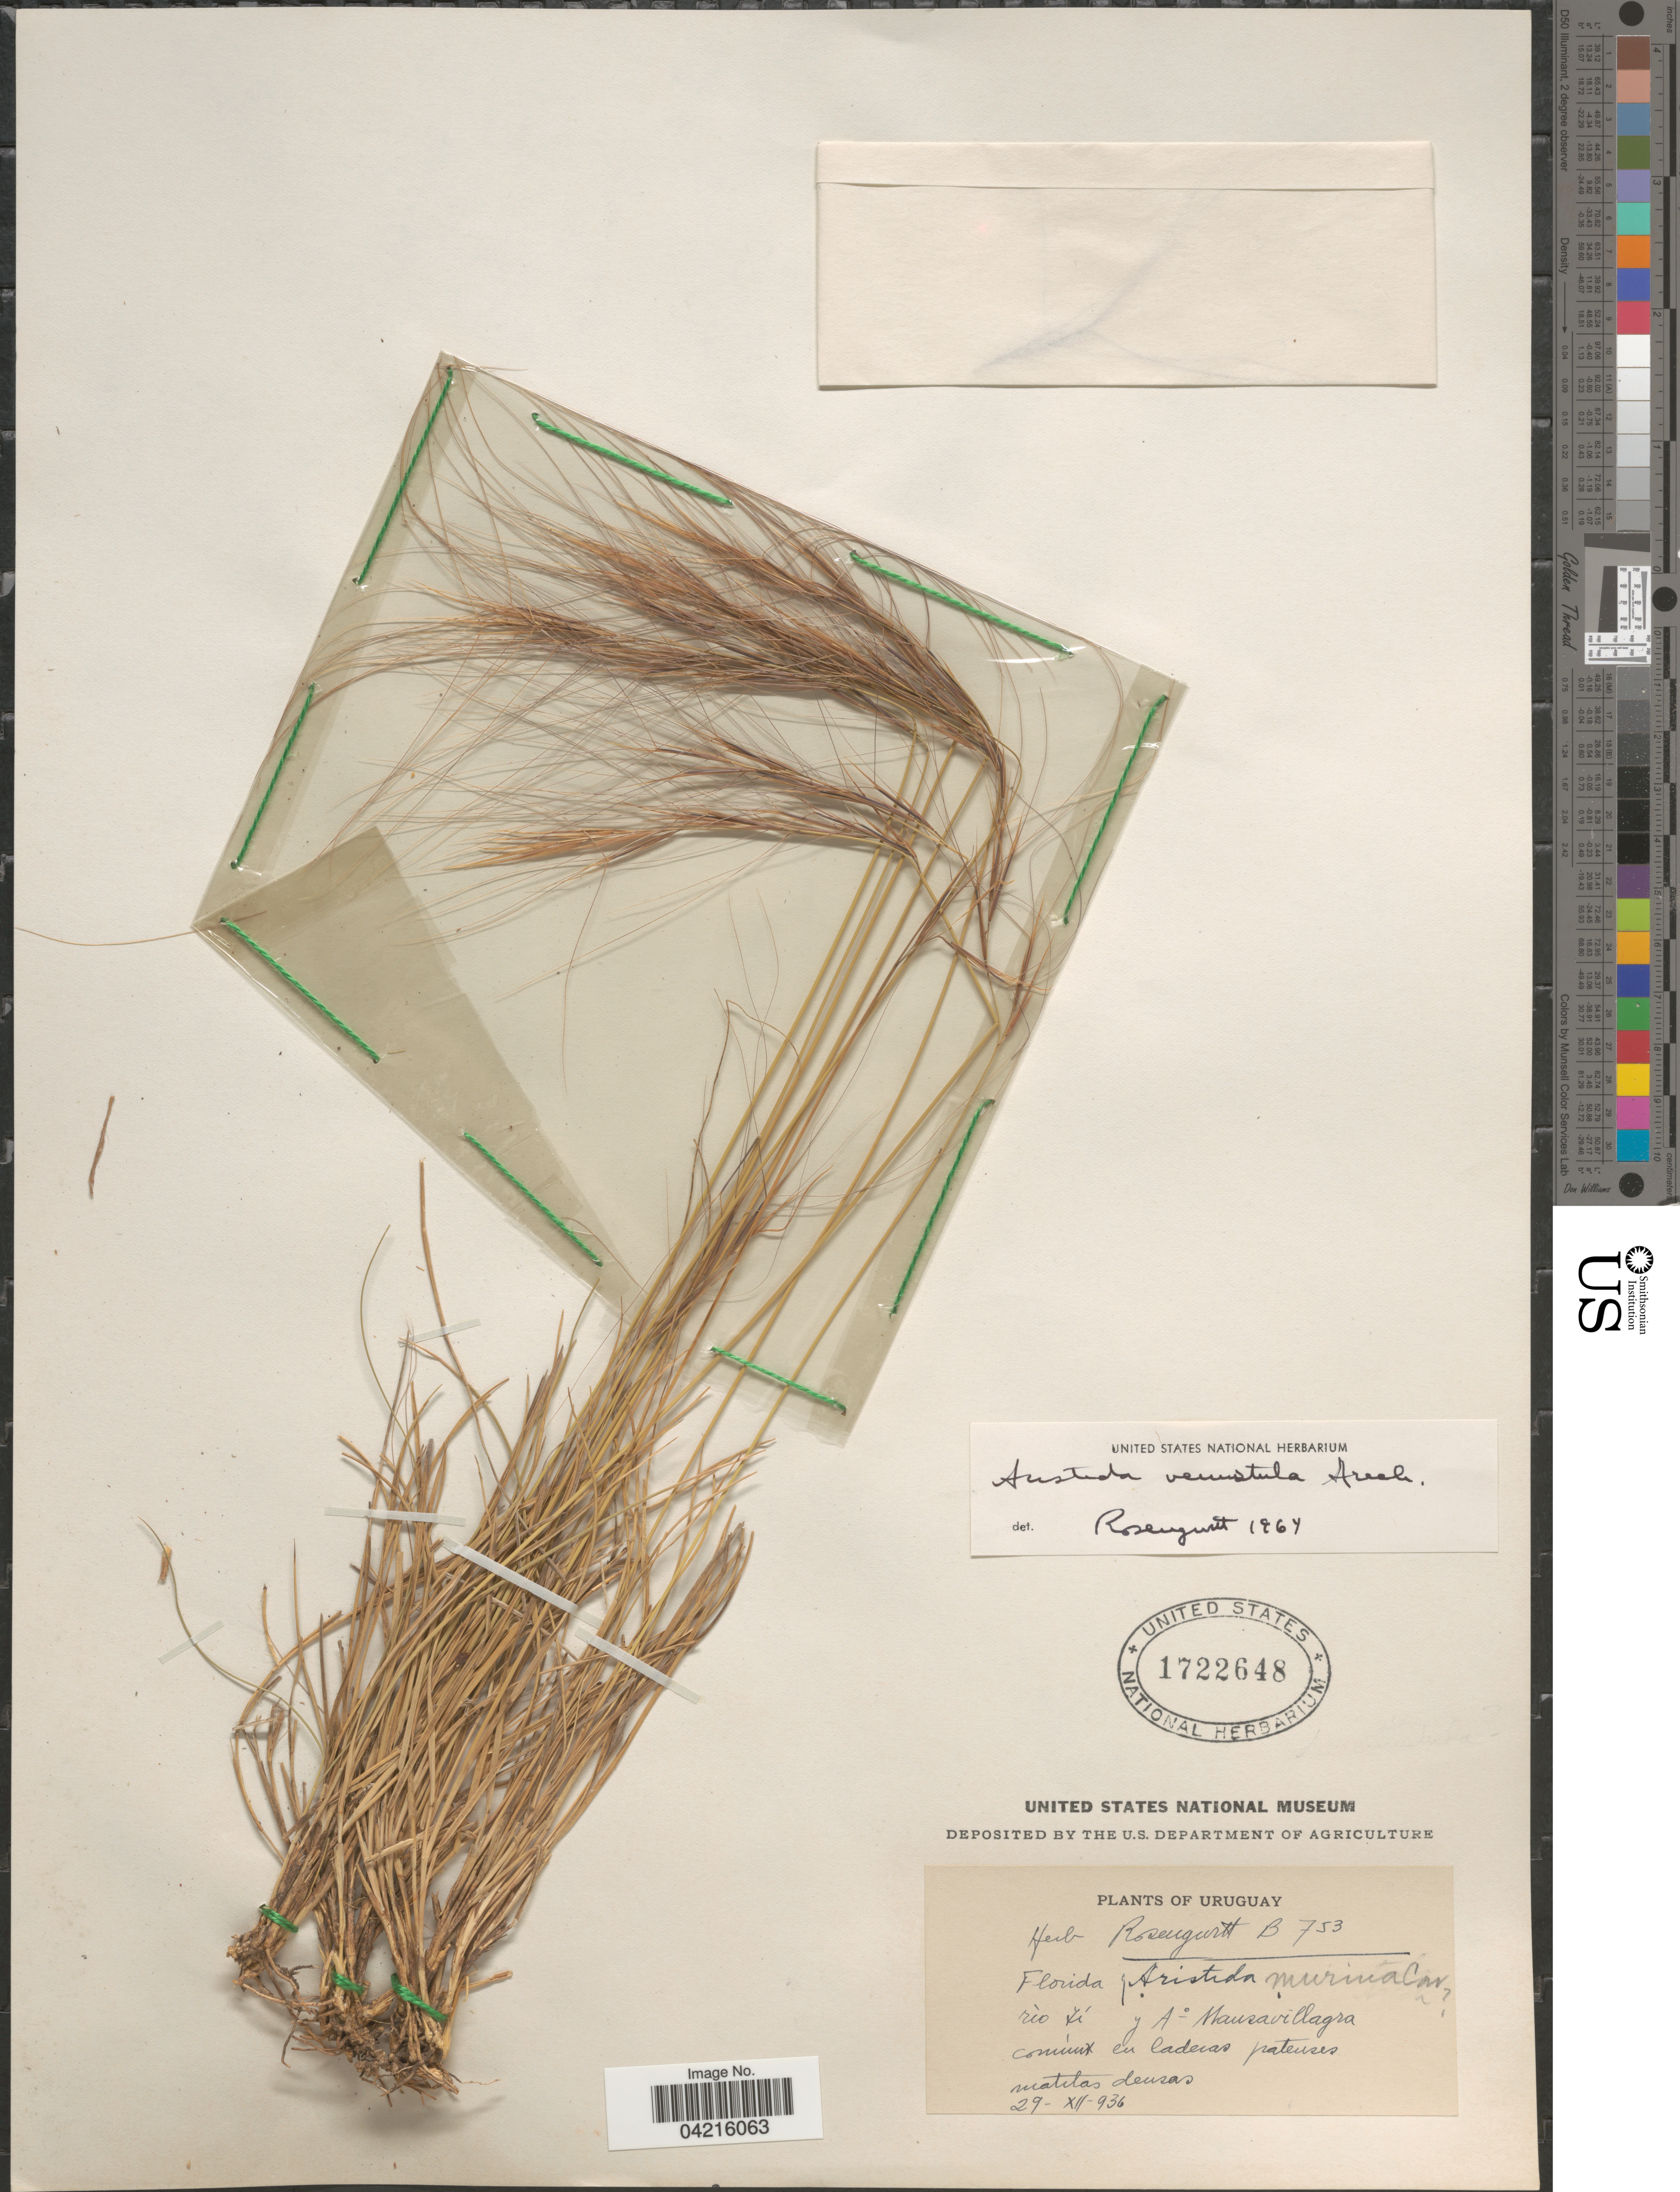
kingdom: Plantae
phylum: Tracheophyta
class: Liliopsida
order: Poales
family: Poaceae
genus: Aristida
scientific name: Aristida venustula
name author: Arechav.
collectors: ex herb. Rosengurtt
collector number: B753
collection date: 1936-12-29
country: Uruguay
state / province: Florida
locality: Rìo Yí y Ao Mausavillagra.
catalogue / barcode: US 1722648